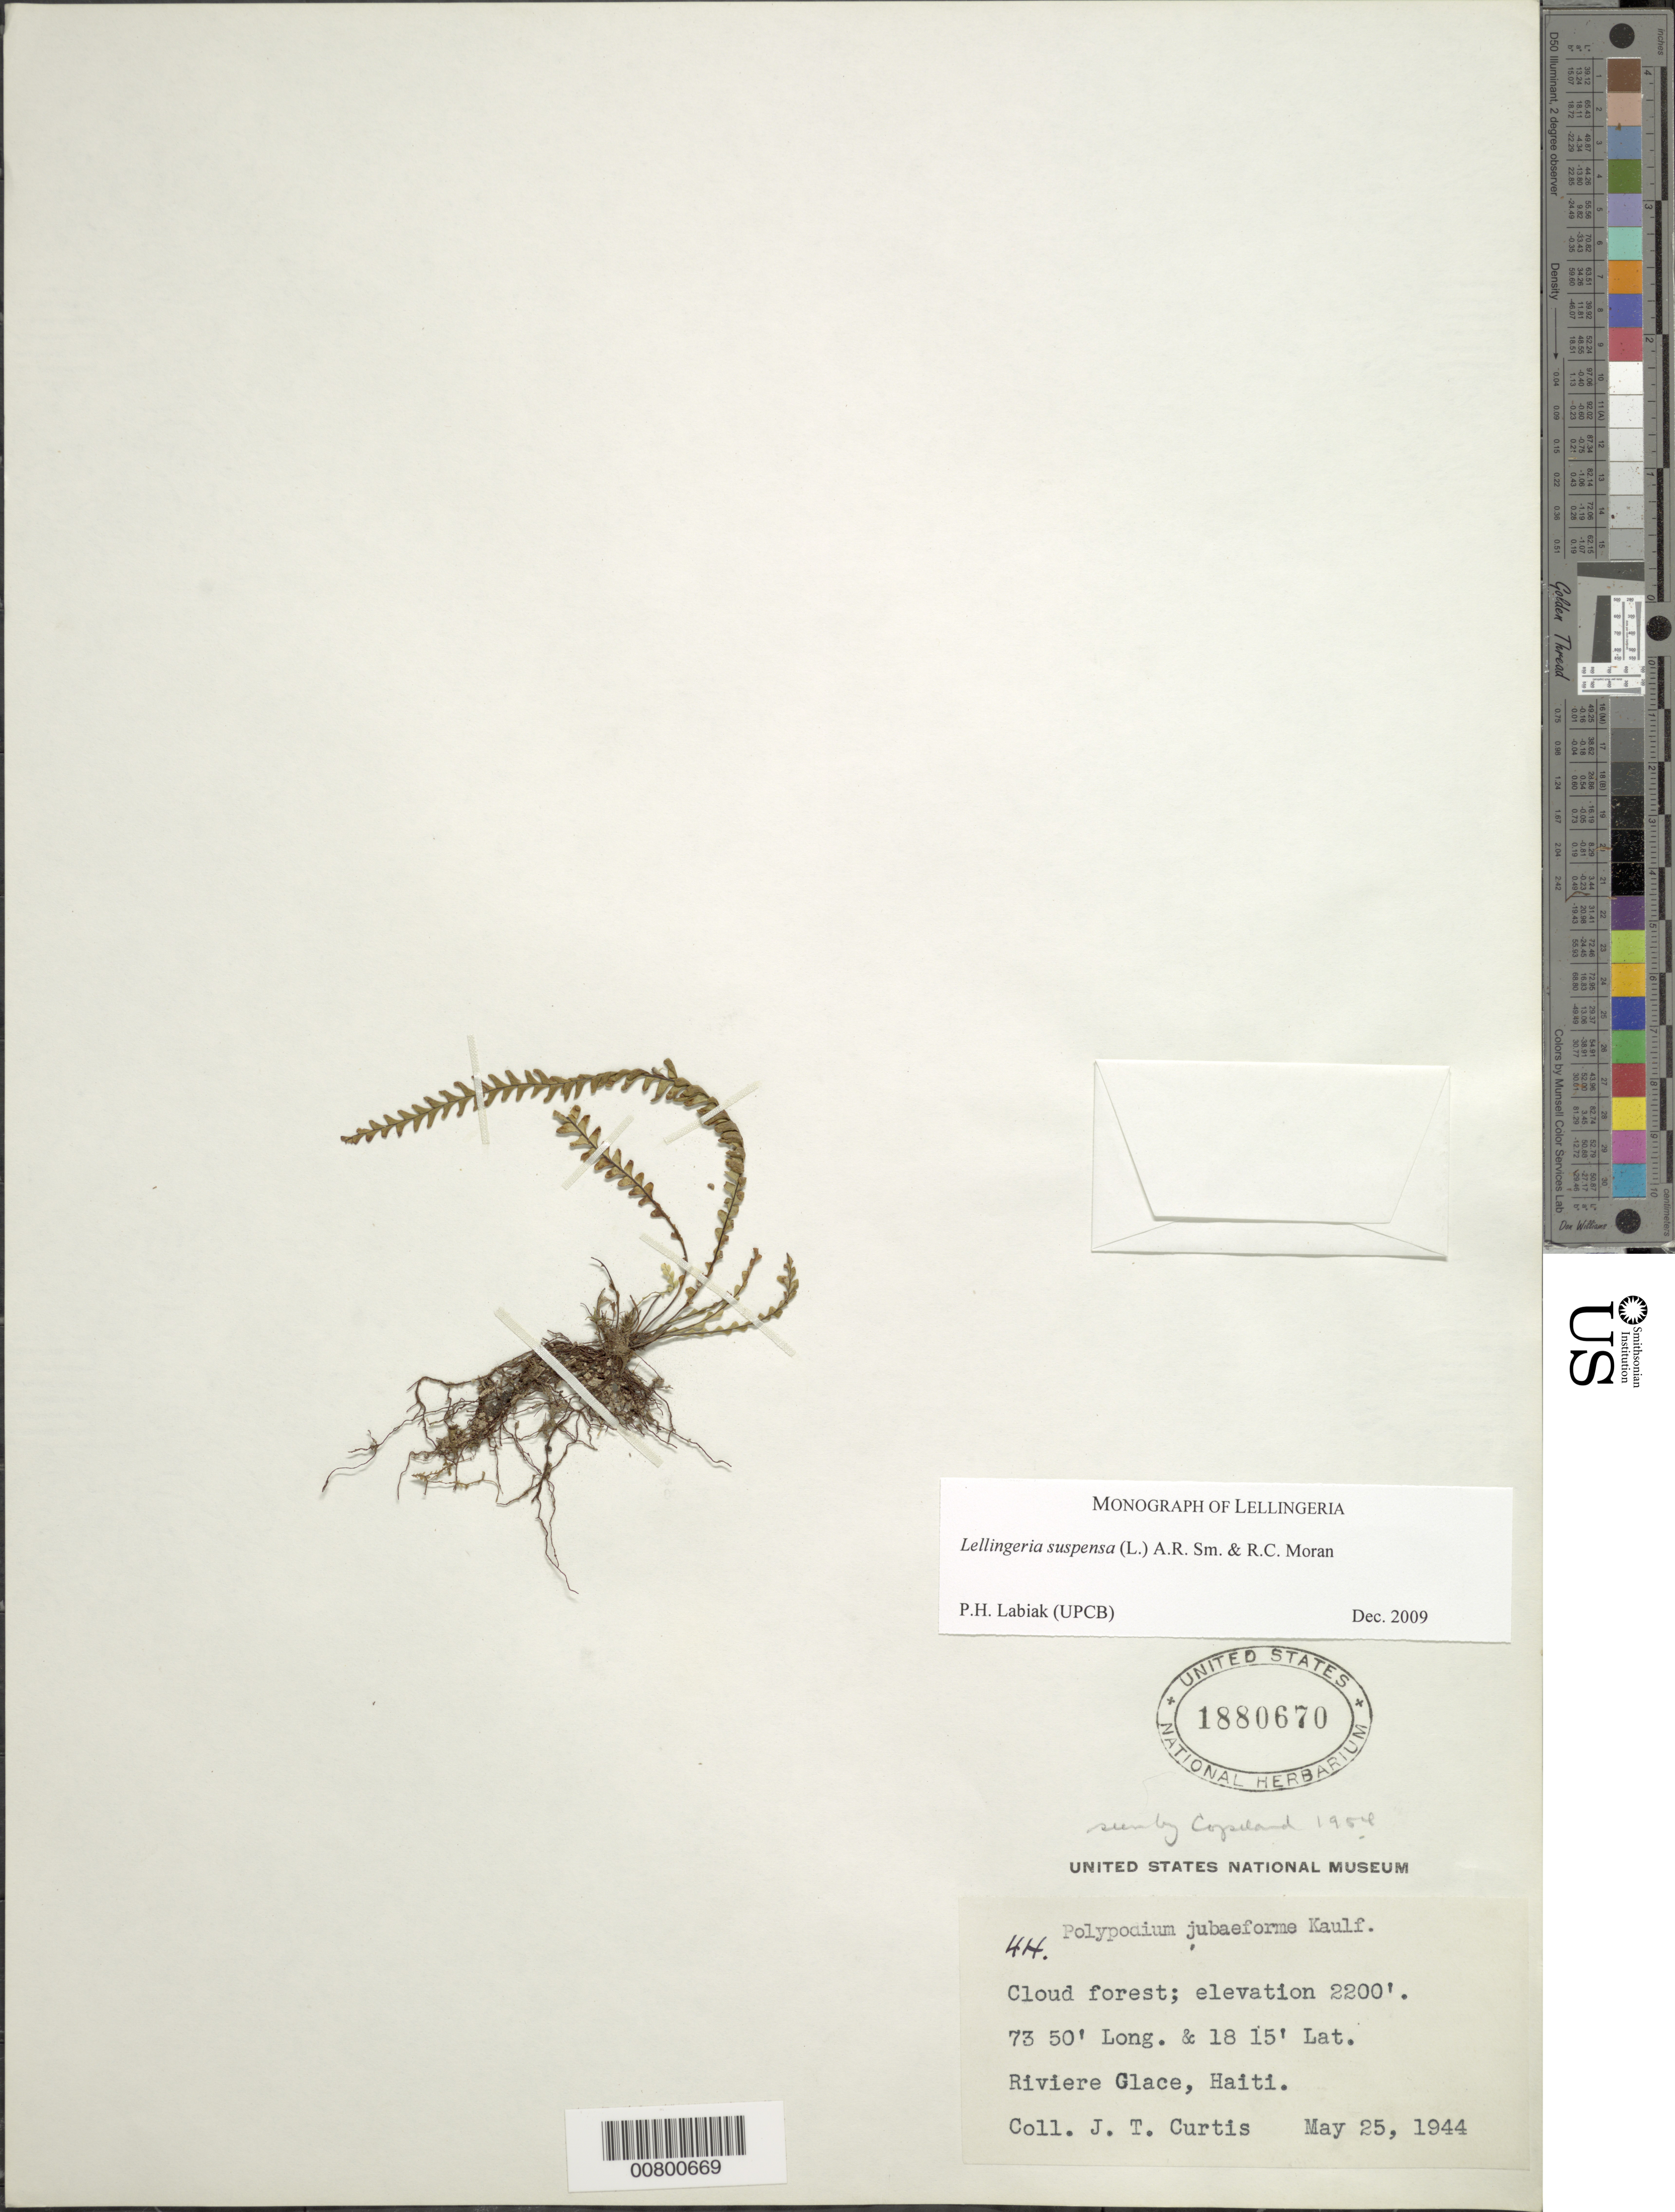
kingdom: Plantae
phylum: Tracheophyta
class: Polypodiopsida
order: Polypodiales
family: Polypodiaceae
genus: Lellingeria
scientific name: Lellingeria suspensa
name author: (L.) A.R. Sm. & R.C. Moran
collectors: J. Curtis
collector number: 44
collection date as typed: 25 May 1944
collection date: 1944-05-25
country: Haiti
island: Hispaniola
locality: Riviere Glace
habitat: Cloud forest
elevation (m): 671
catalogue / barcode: US 1880670